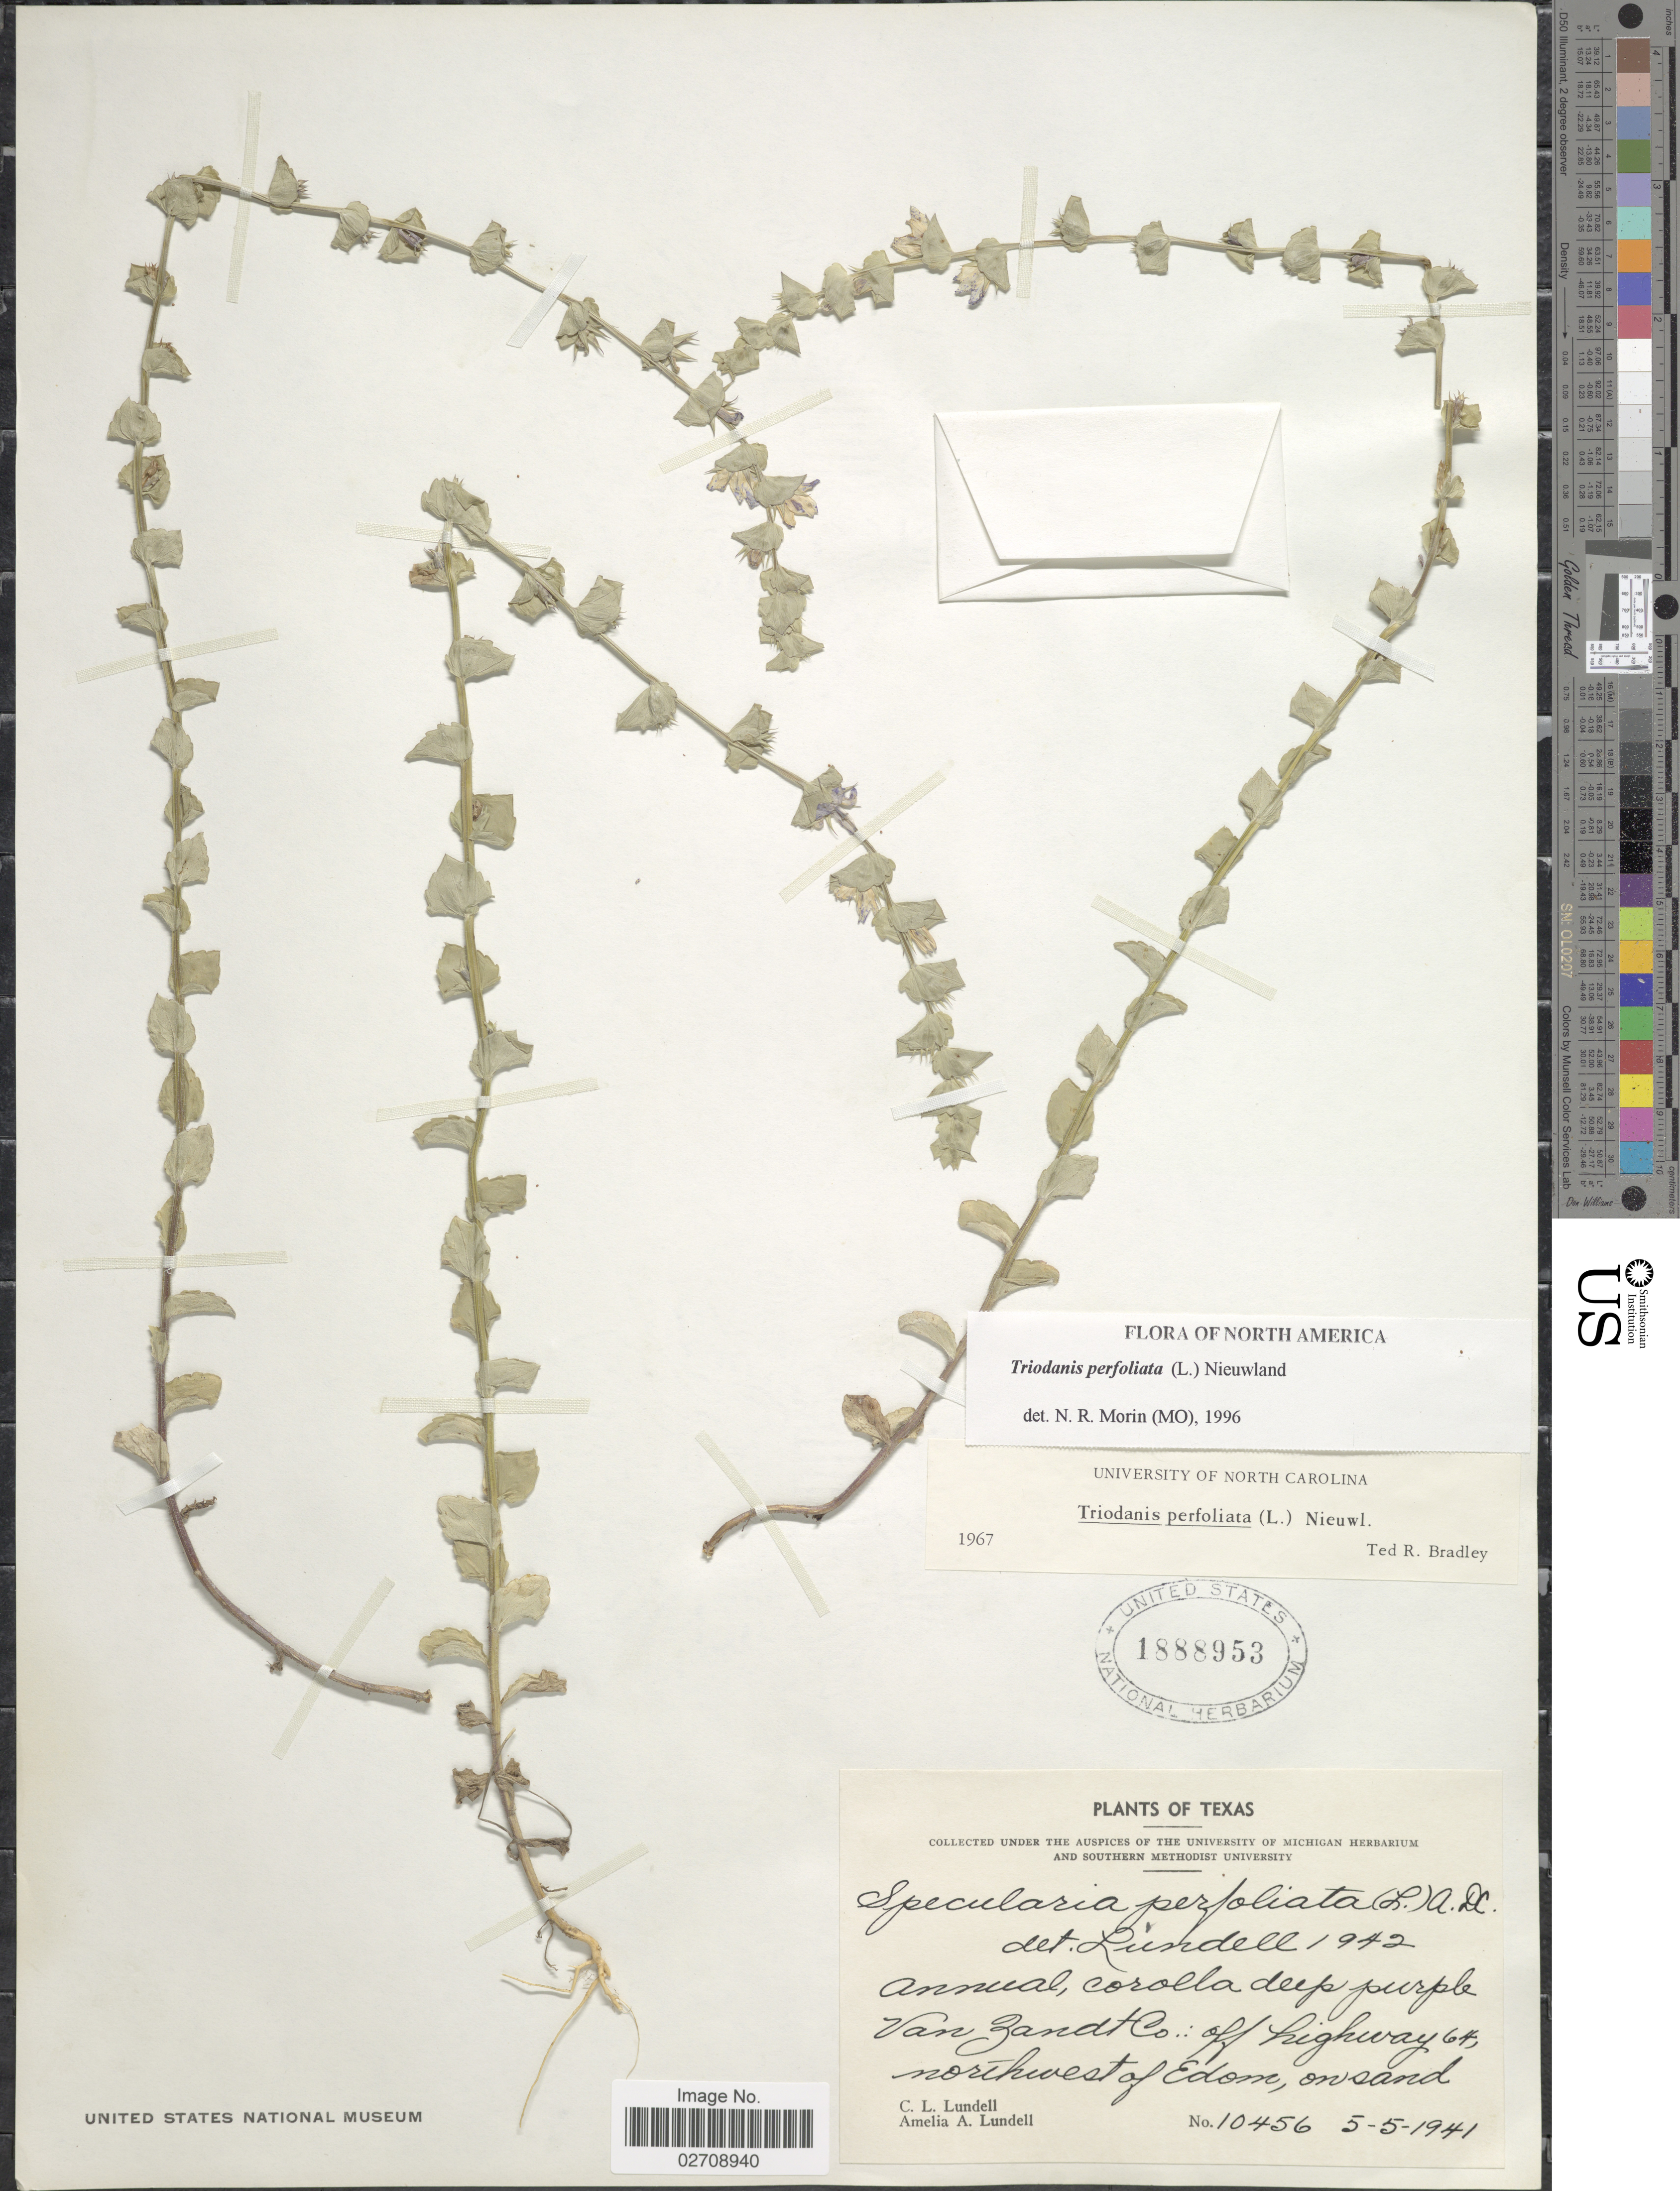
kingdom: Plantae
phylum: Tracheophyta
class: Magnoliopsida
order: Asterales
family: Campanulaceae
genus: Triodanis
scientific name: Triodanis perfoliata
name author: (L.) Nieuwl.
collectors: C. L. Lundell & A. A. Lundell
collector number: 10456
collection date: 1941-05-05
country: United States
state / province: Texas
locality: Van Zandt Co.: off highway 64, northwest of Edom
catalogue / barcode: US 1888953